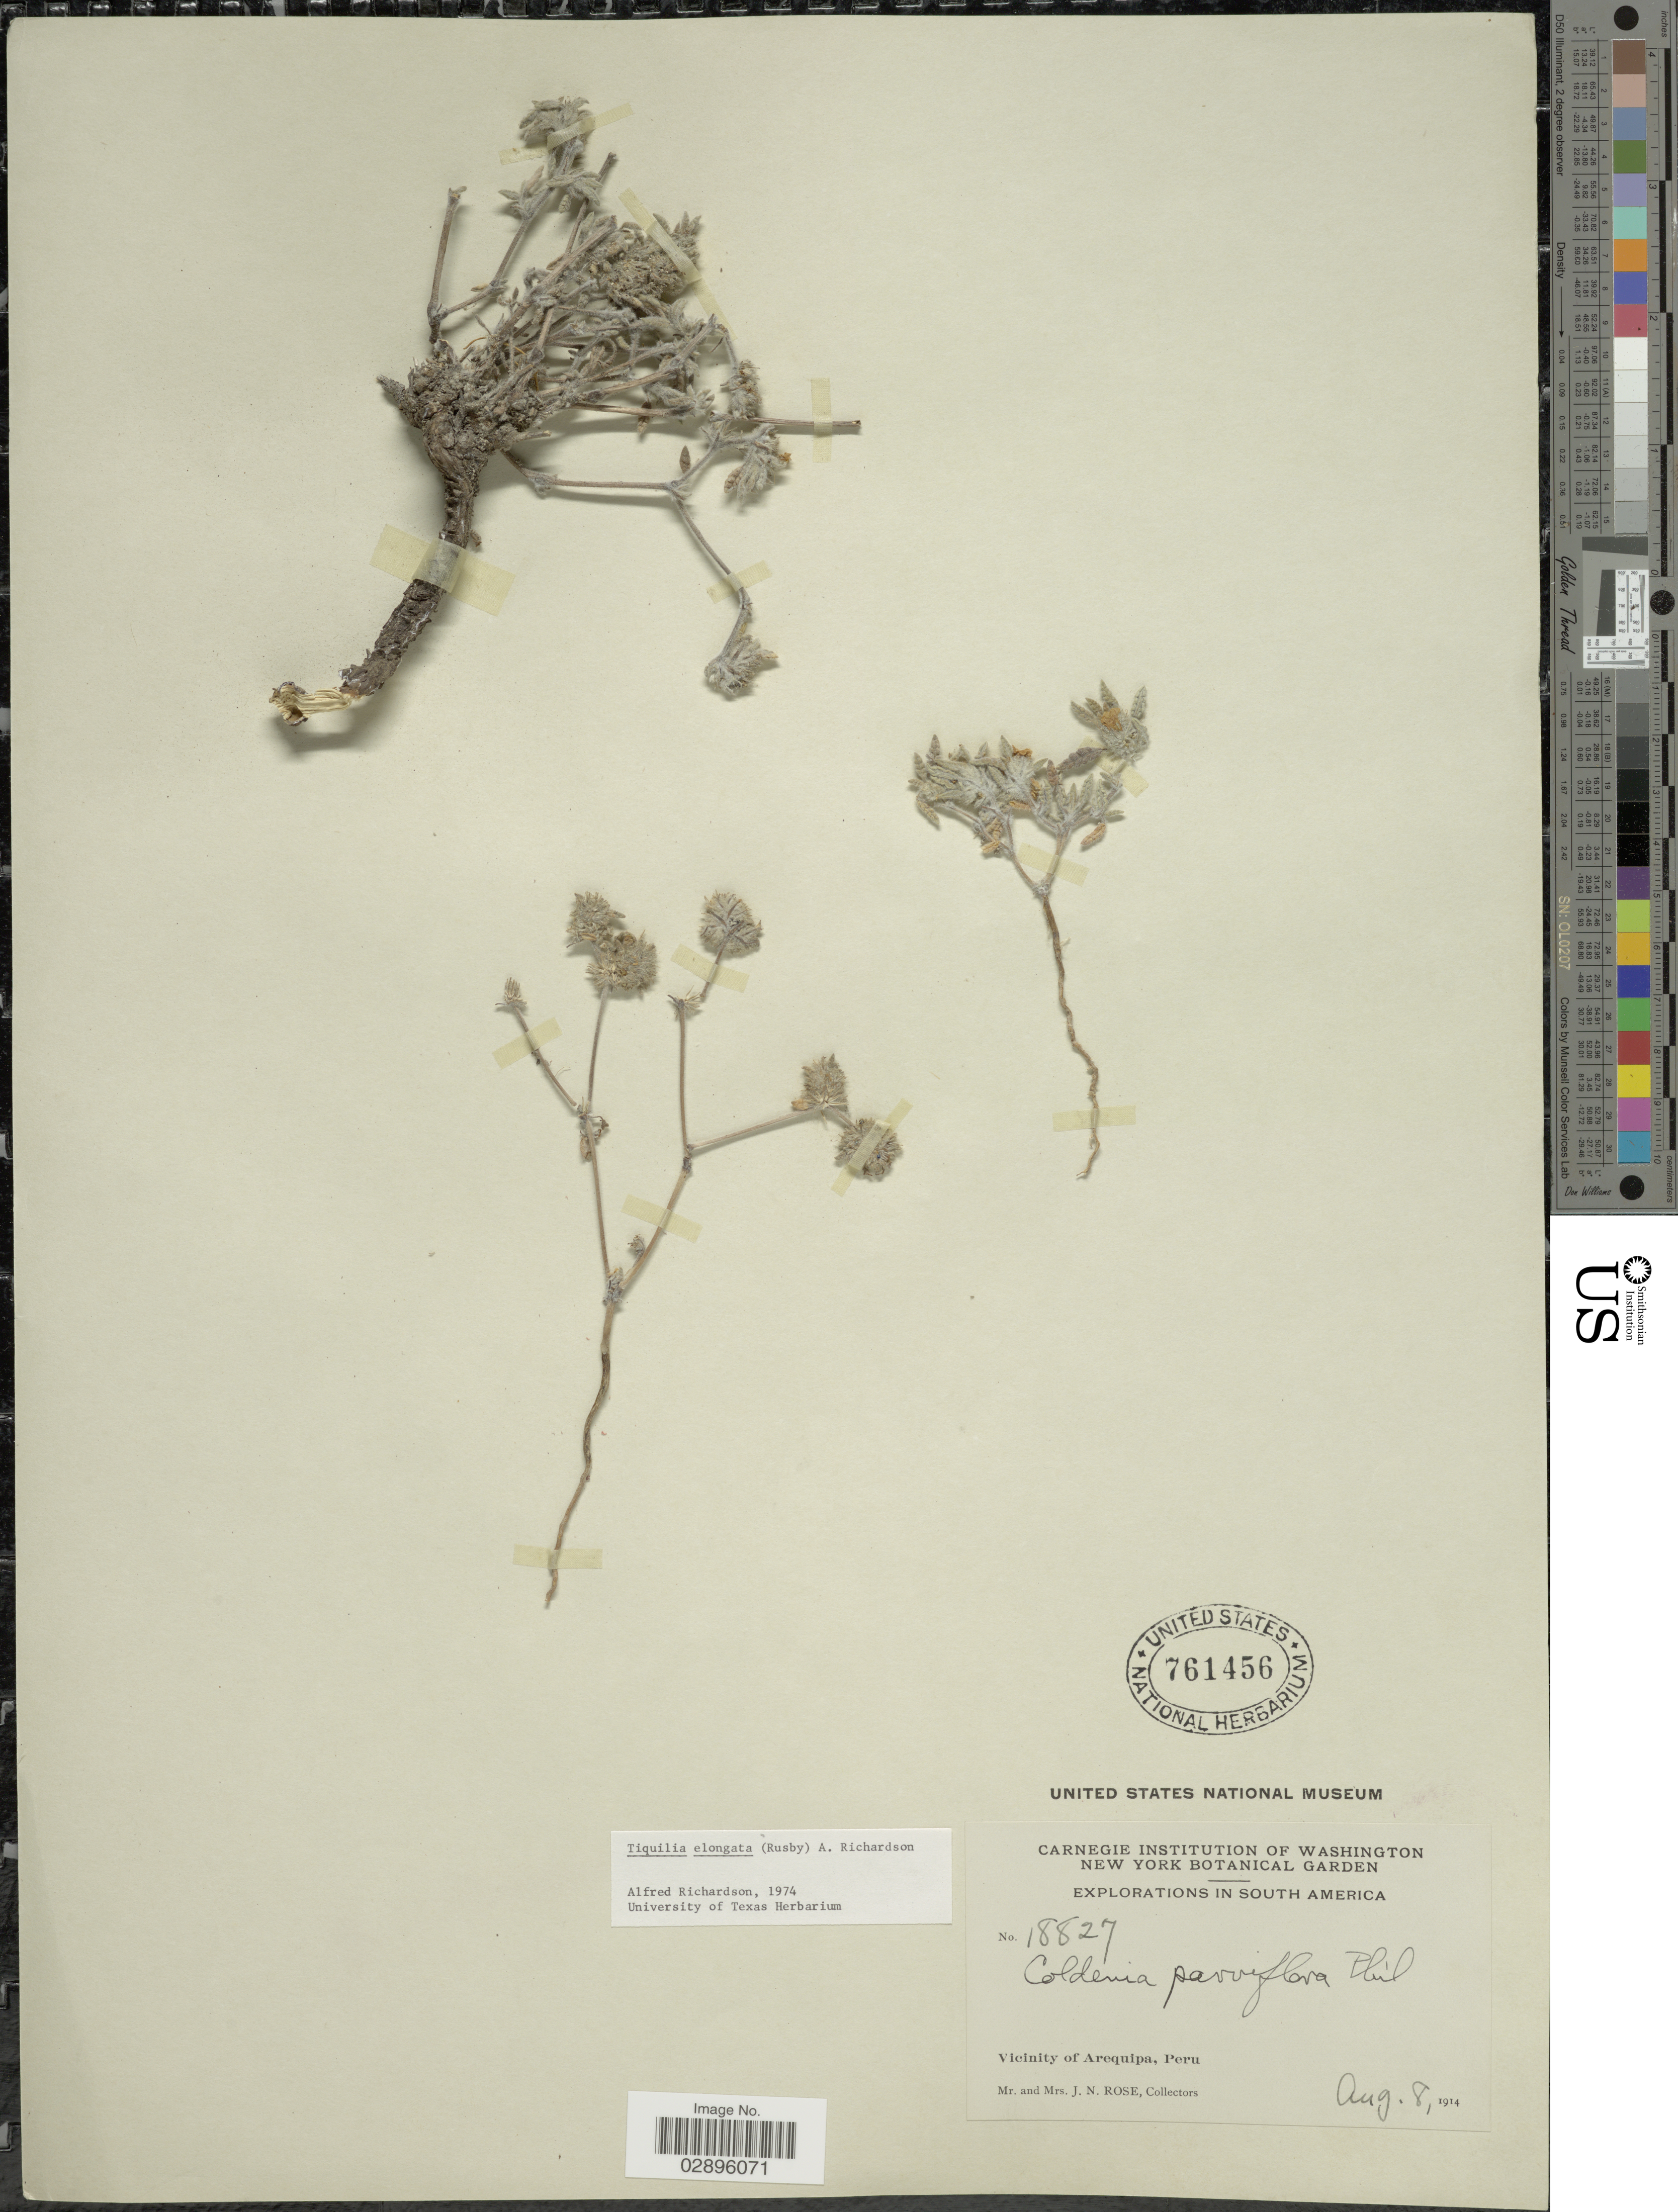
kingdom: Plantae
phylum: Tracheophyta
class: Magnoliopsida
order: Boraginales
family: Ehretiaceae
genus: Tiquilia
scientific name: Tiquilia elongata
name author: (Rusby) A.T. Richardson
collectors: J. N. Rose & L. B. Rose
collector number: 18827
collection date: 1914-08-08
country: Peru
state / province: Arequipa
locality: Vicinity of Arequipa.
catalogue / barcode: US 761456